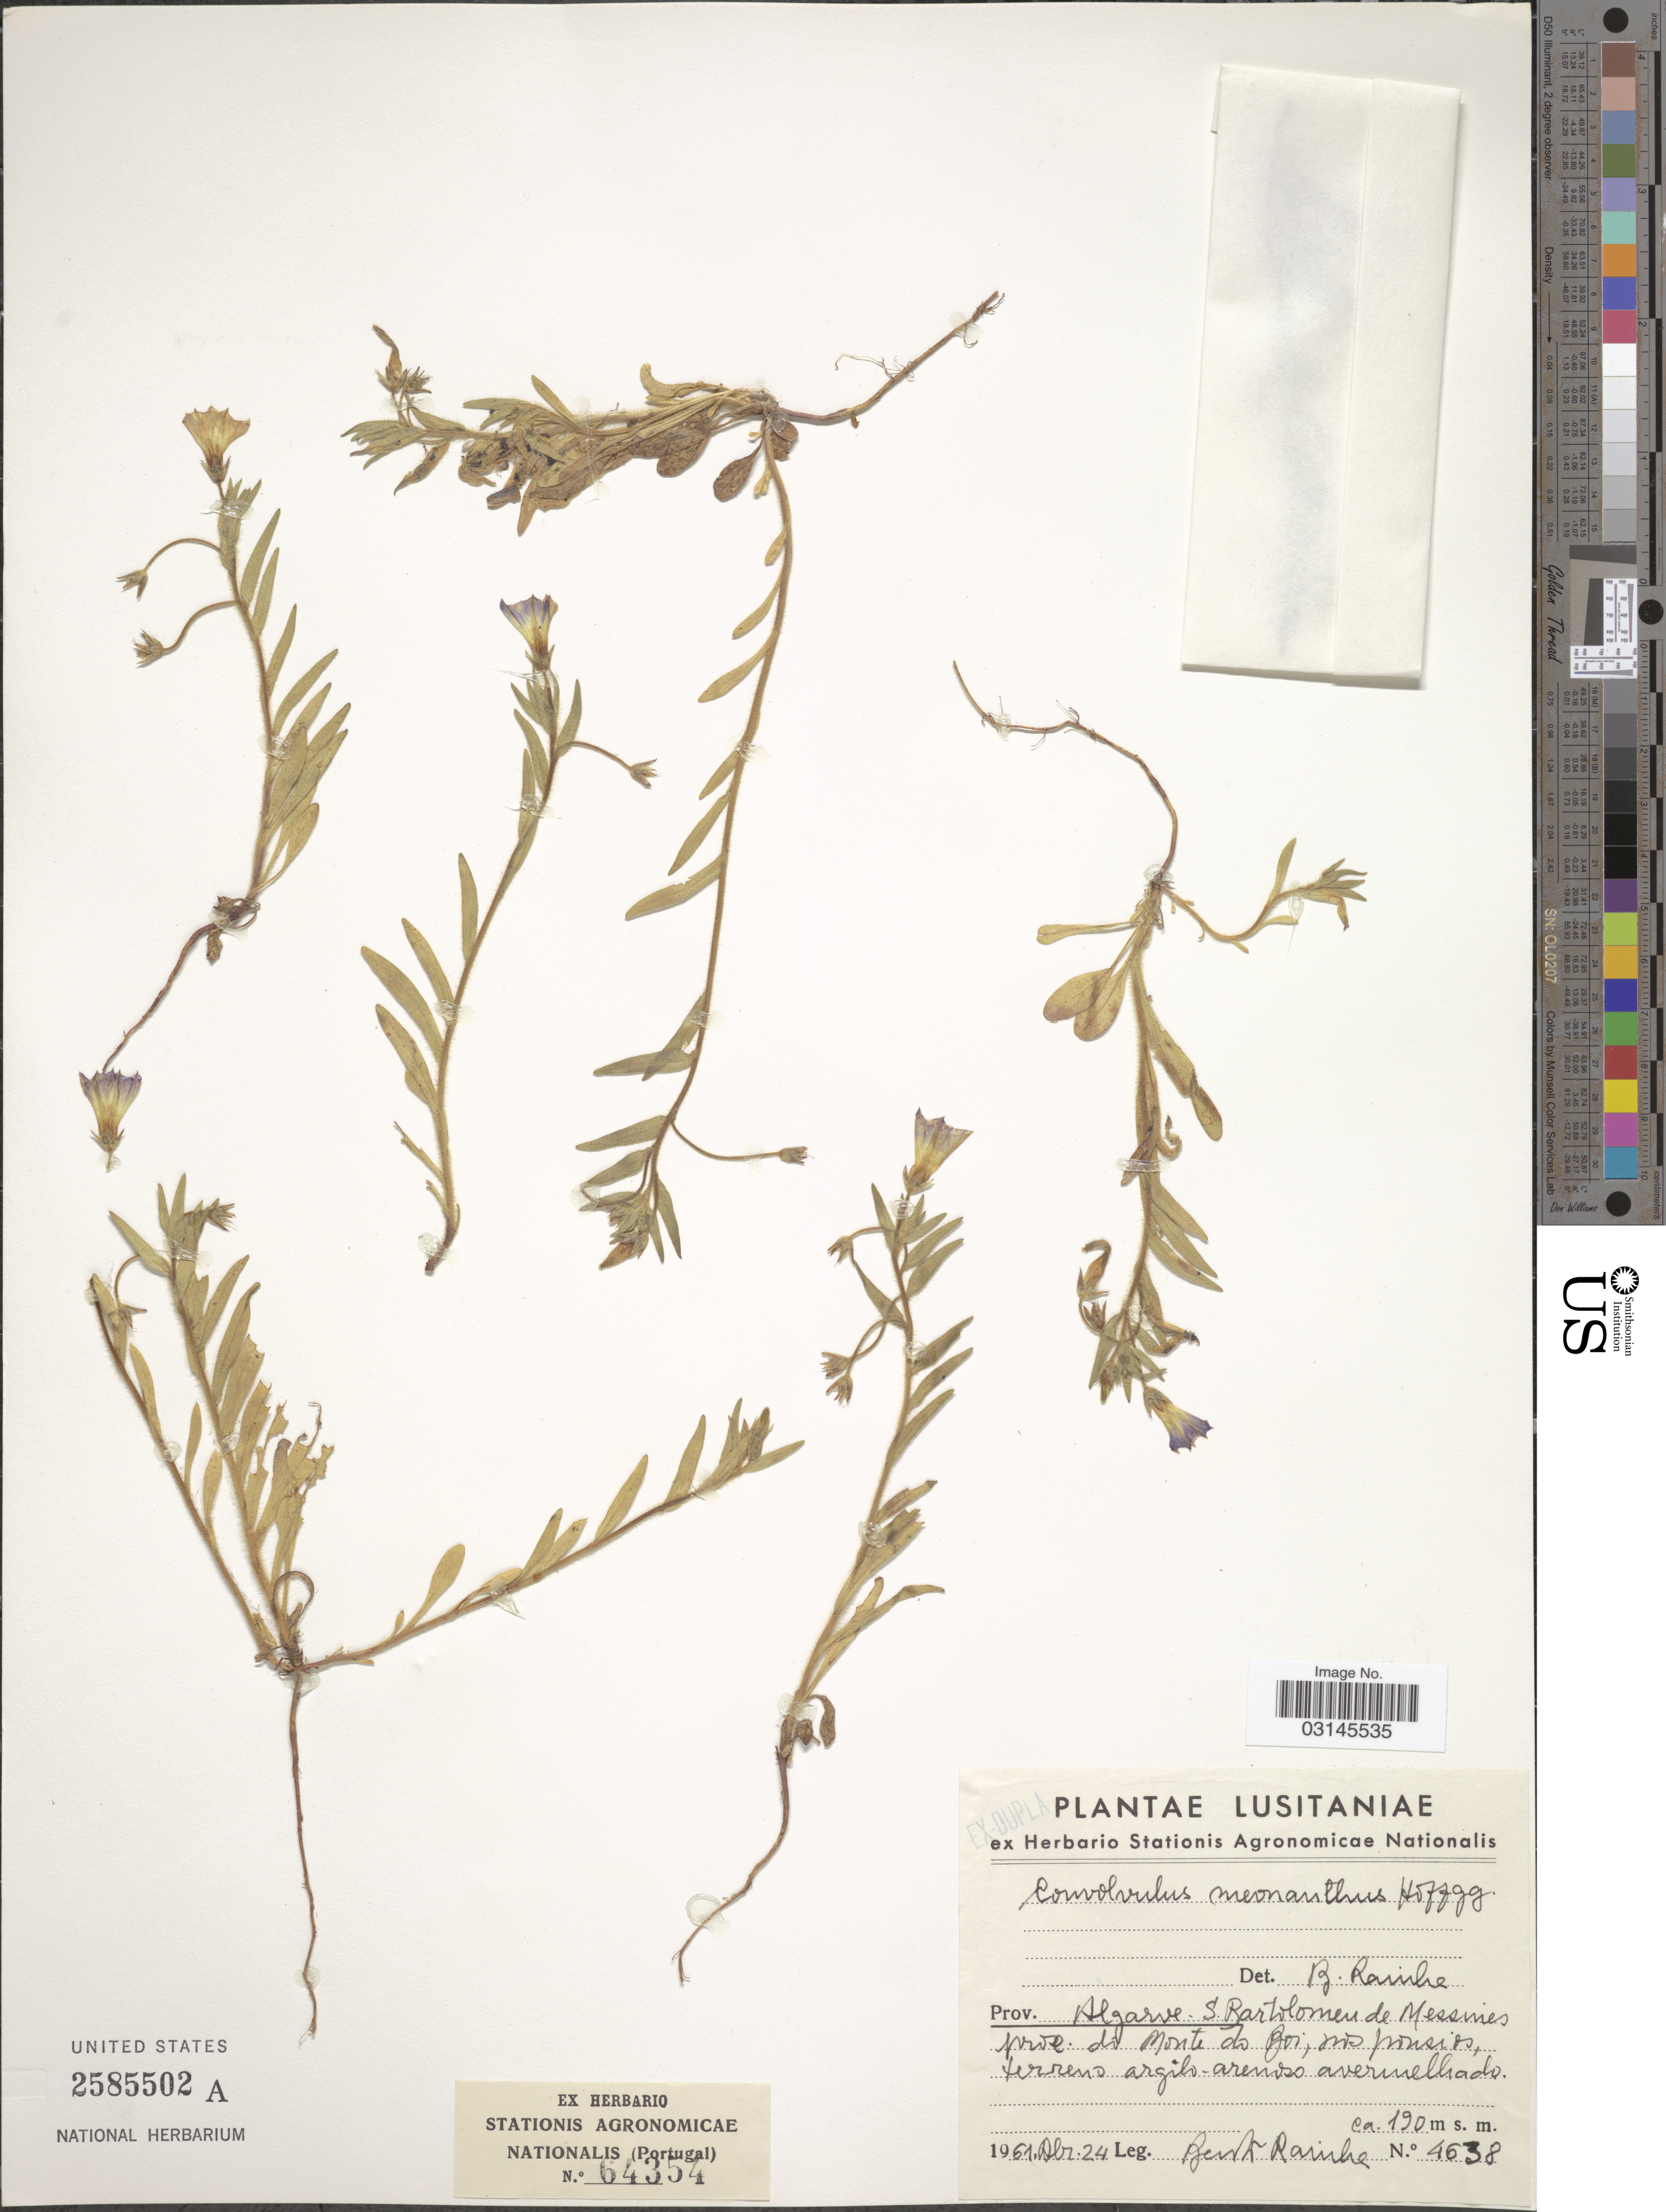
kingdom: Plantae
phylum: Tracheophyta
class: Magnoliopsida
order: Solanales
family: Convolvulaceae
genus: Convolvulus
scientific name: Convolvulus meonanthus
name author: Hoffmanns. & Link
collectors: B. Rainha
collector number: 4638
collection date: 1961-04-24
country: Portugal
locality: Lusitaniae. Prov. Algarve. S. Bartolomeu de Messines. Prov. do Monte do Boi.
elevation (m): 190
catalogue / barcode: US 2585502A